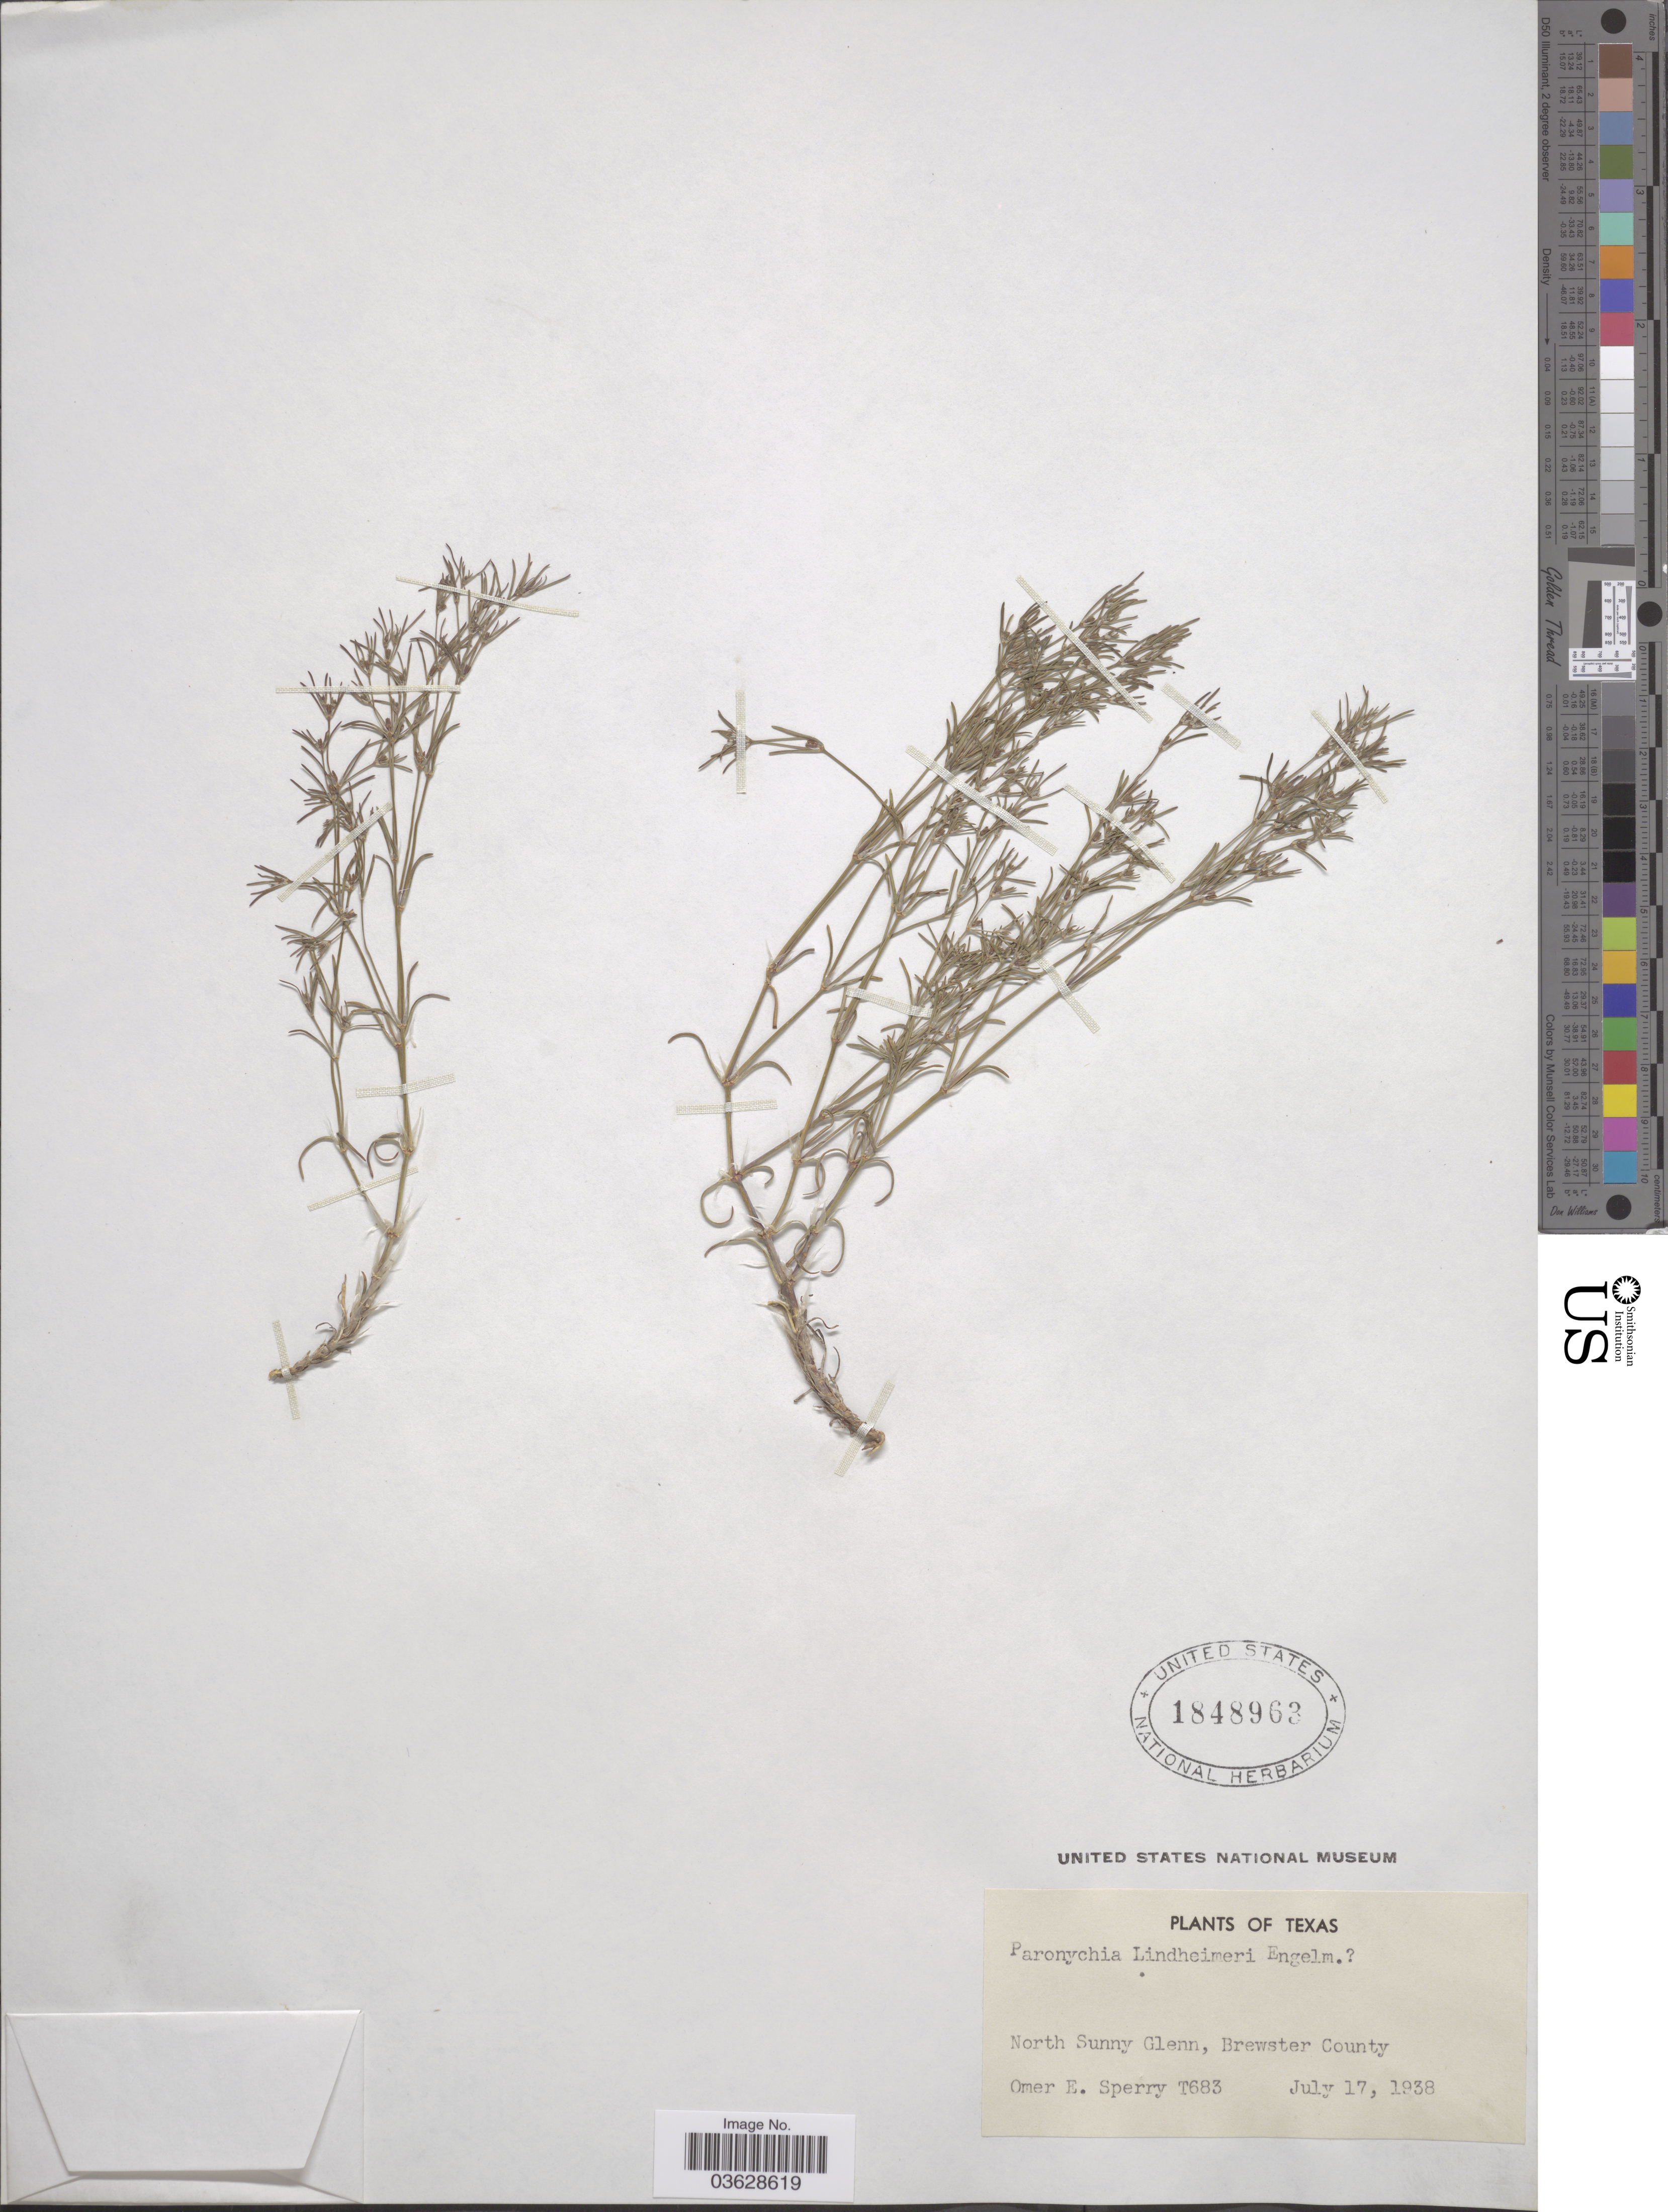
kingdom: Plantae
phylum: Tracheophyta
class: Magnoliopsida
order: Caryophyllales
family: Caryophyllaceae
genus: Paronychia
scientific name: Paronychia lindheimeri var. lindheimeri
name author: Engelm. ex A. Gray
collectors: O. E. Sperry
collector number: T683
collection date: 1938-07-17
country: United States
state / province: Texas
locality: North Sunny Glenn, Brewster County.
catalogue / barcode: US 1848963